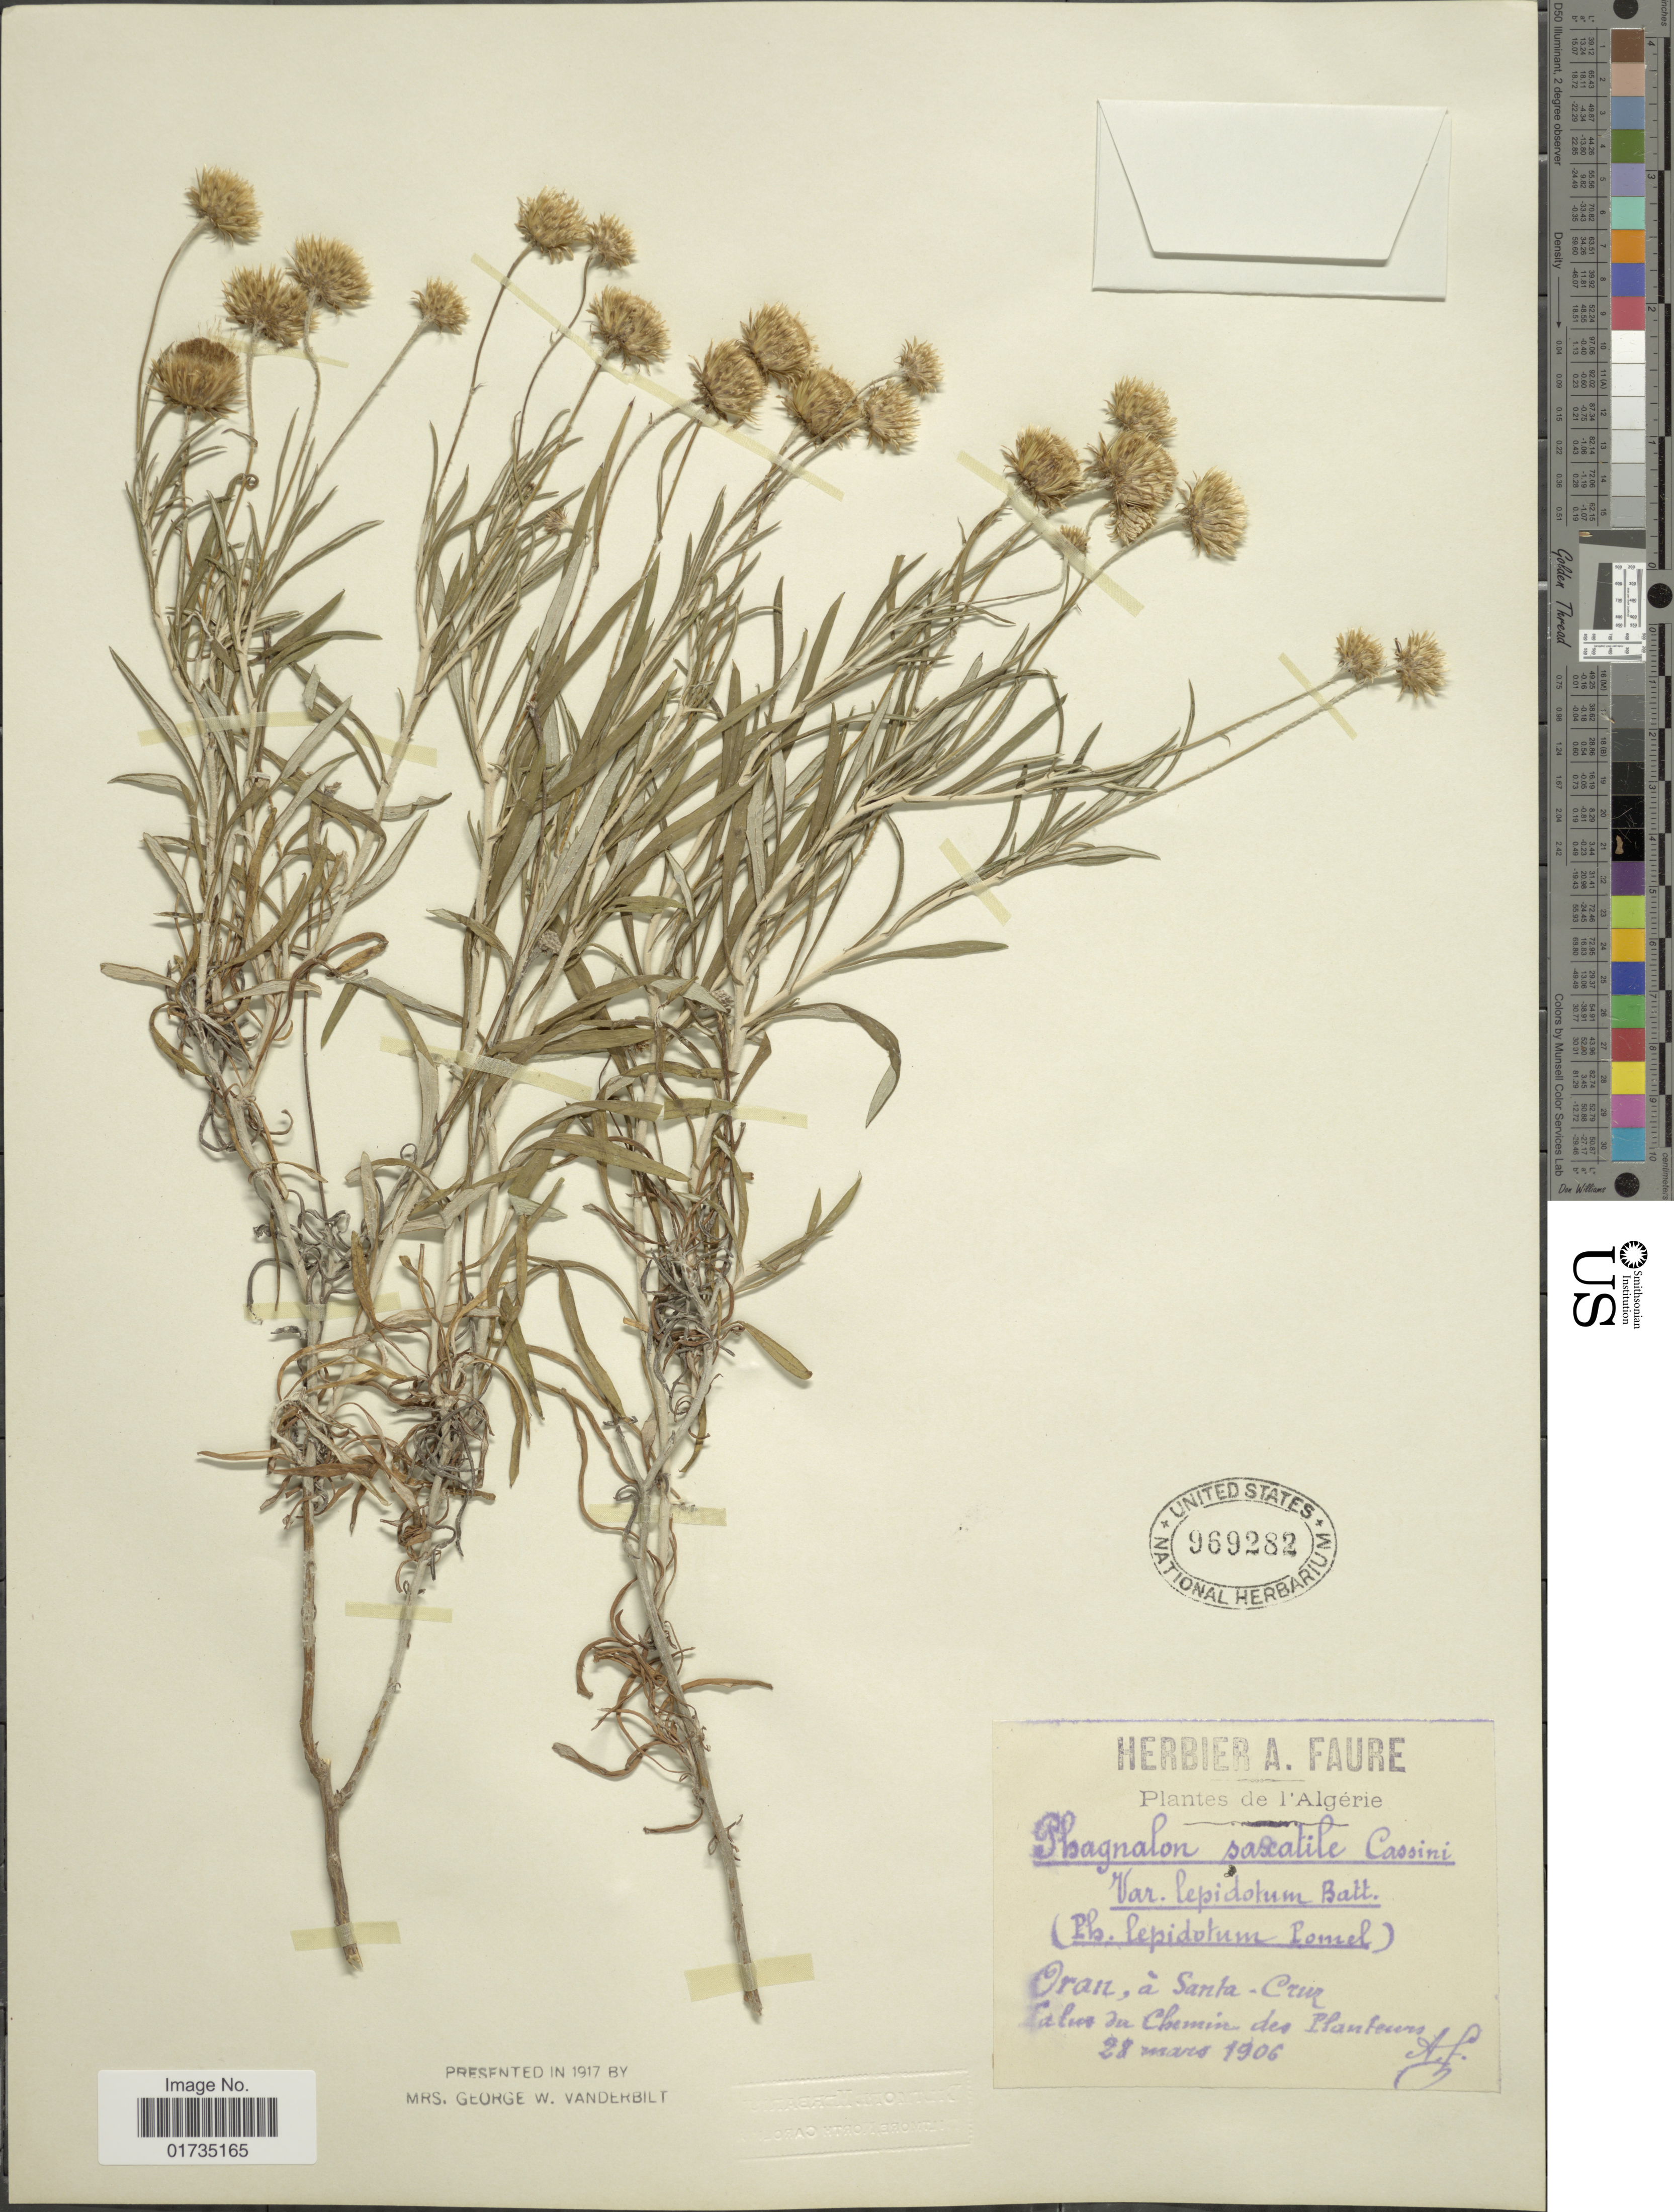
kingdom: Plantae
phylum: Tracheophyta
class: Magnoliopsida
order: Asterales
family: Asteraceae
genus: Phagnalon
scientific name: Phagnalon saxatile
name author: Cass.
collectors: A. Faure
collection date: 1906-03-28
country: Algeria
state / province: Oran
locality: Algerie. Oran, a Santa-Cruz. Talus du Chimin des Planteurs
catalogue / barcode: US 969282